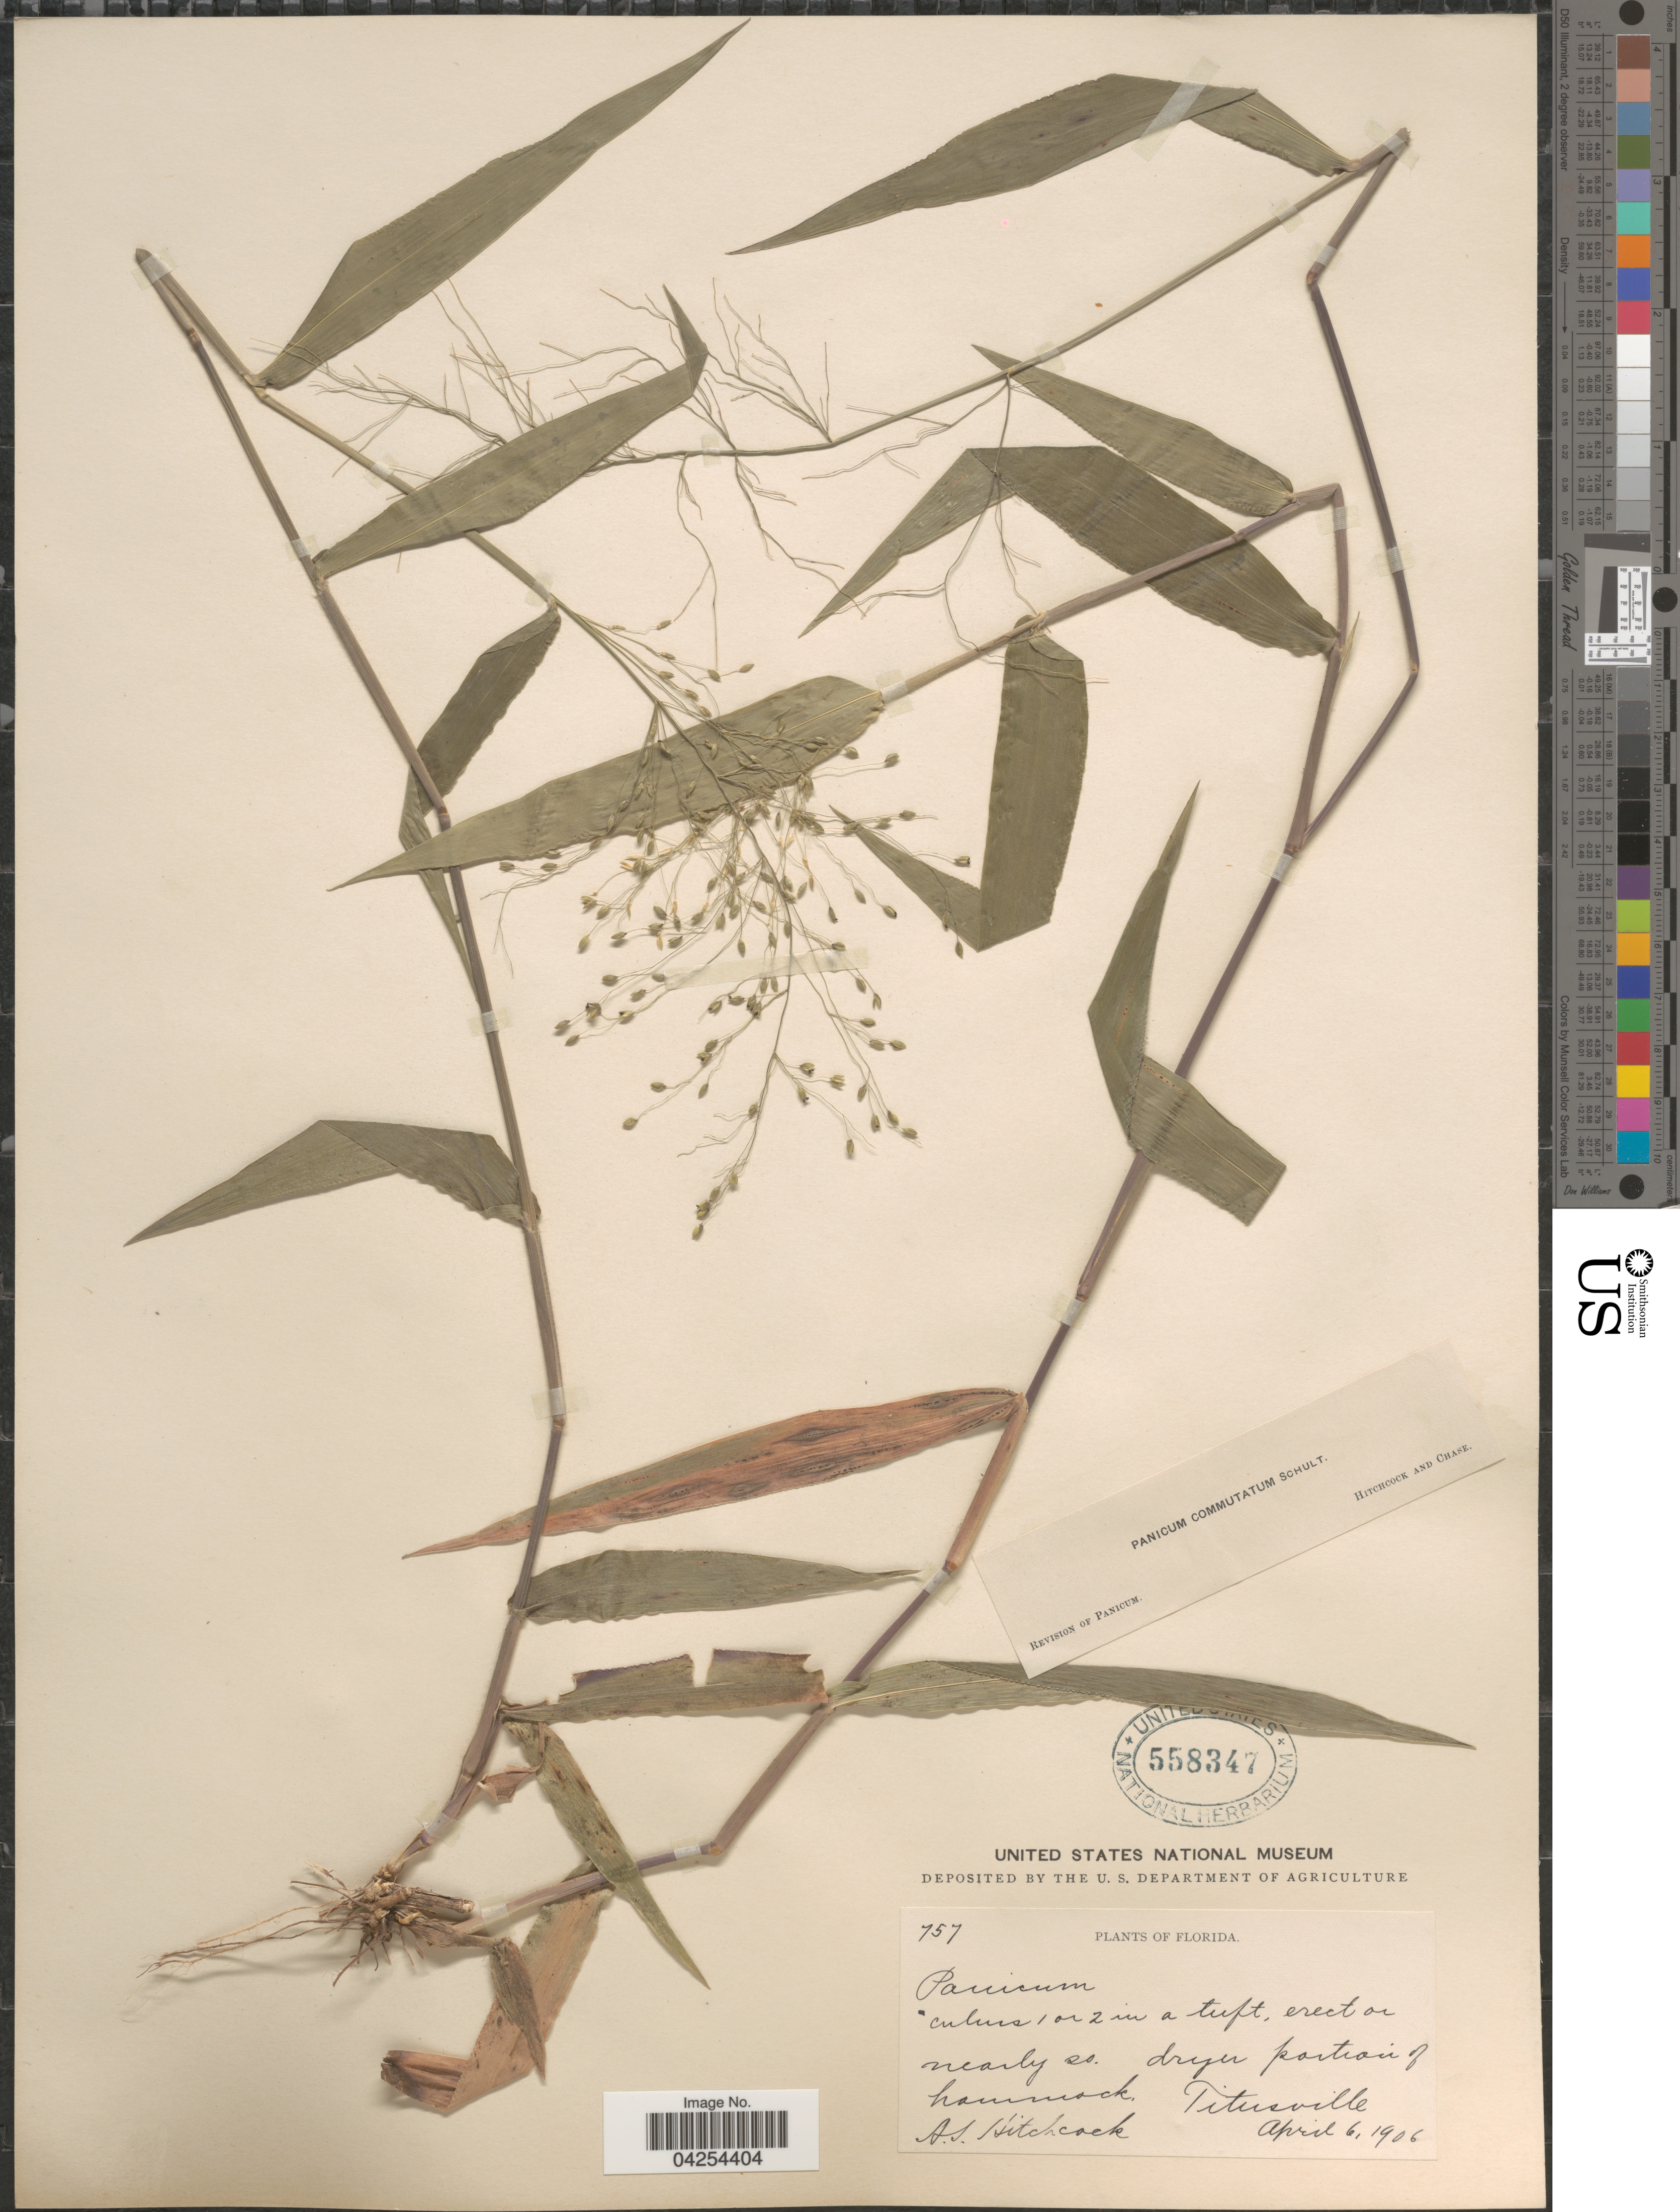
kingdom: Plantae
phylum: Tracheophyta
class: Liliopsida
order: Poales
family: Poaceae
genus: Dichanthelium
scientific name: Dichanthelium commutatum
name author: (Schult.) Gould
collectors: A. S. Hitchcock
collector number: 757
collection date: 1906-04-06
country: United States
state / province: Florida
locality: Nearly so. dryer portion of hammock. Titusville.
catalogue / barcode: US 558347